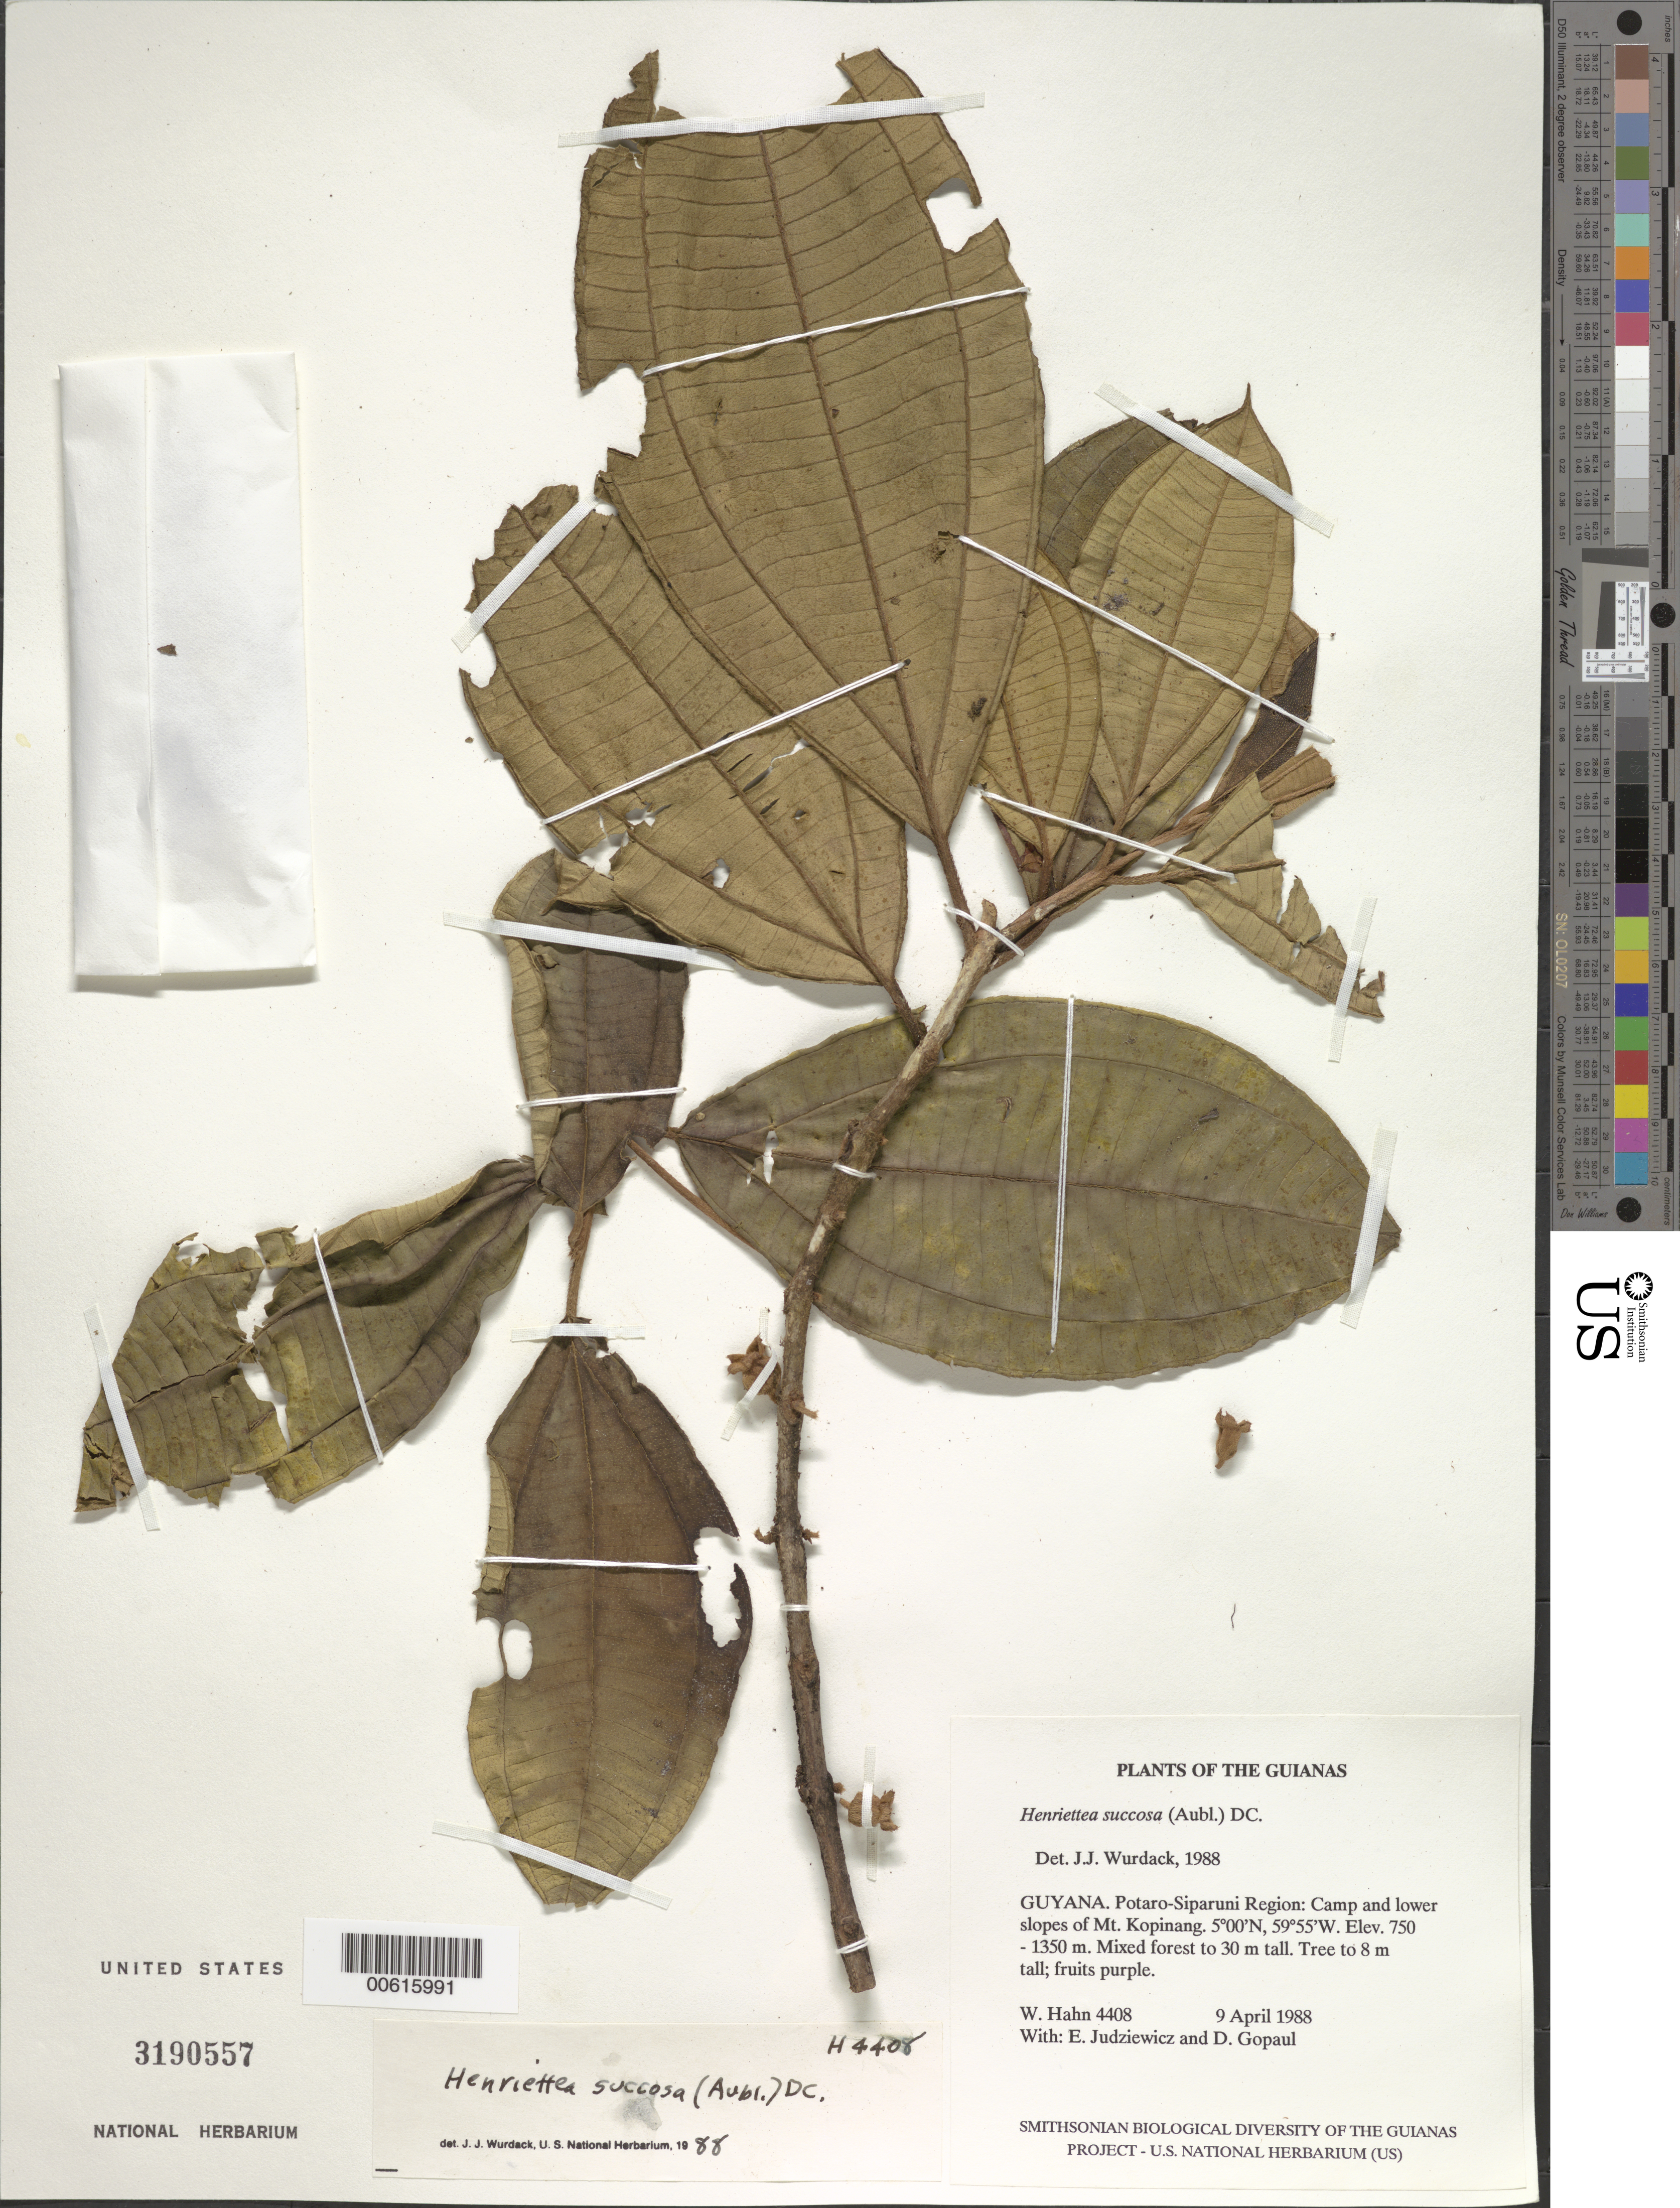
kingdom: Plantae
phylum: Tracheophyta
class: Magnoliopsida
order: Myrtales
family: Melastomataceae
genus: Henriettea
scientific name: Henriettea succosa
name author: (Aubl.) DC.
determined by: Wurdack, John J., (US), US (UNITED STATES)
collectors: W. Hahn, E. J. Judziewicz & D. Gopaul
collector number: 4408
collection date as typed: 9 April 1988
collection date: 1988-04-09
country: Guyana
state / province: Potaro-Siparuni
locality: Camp and lower slopes of Mt. Kopinang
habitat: Mixed forest to 30 m tall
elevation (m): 750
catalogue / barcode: US 3190557